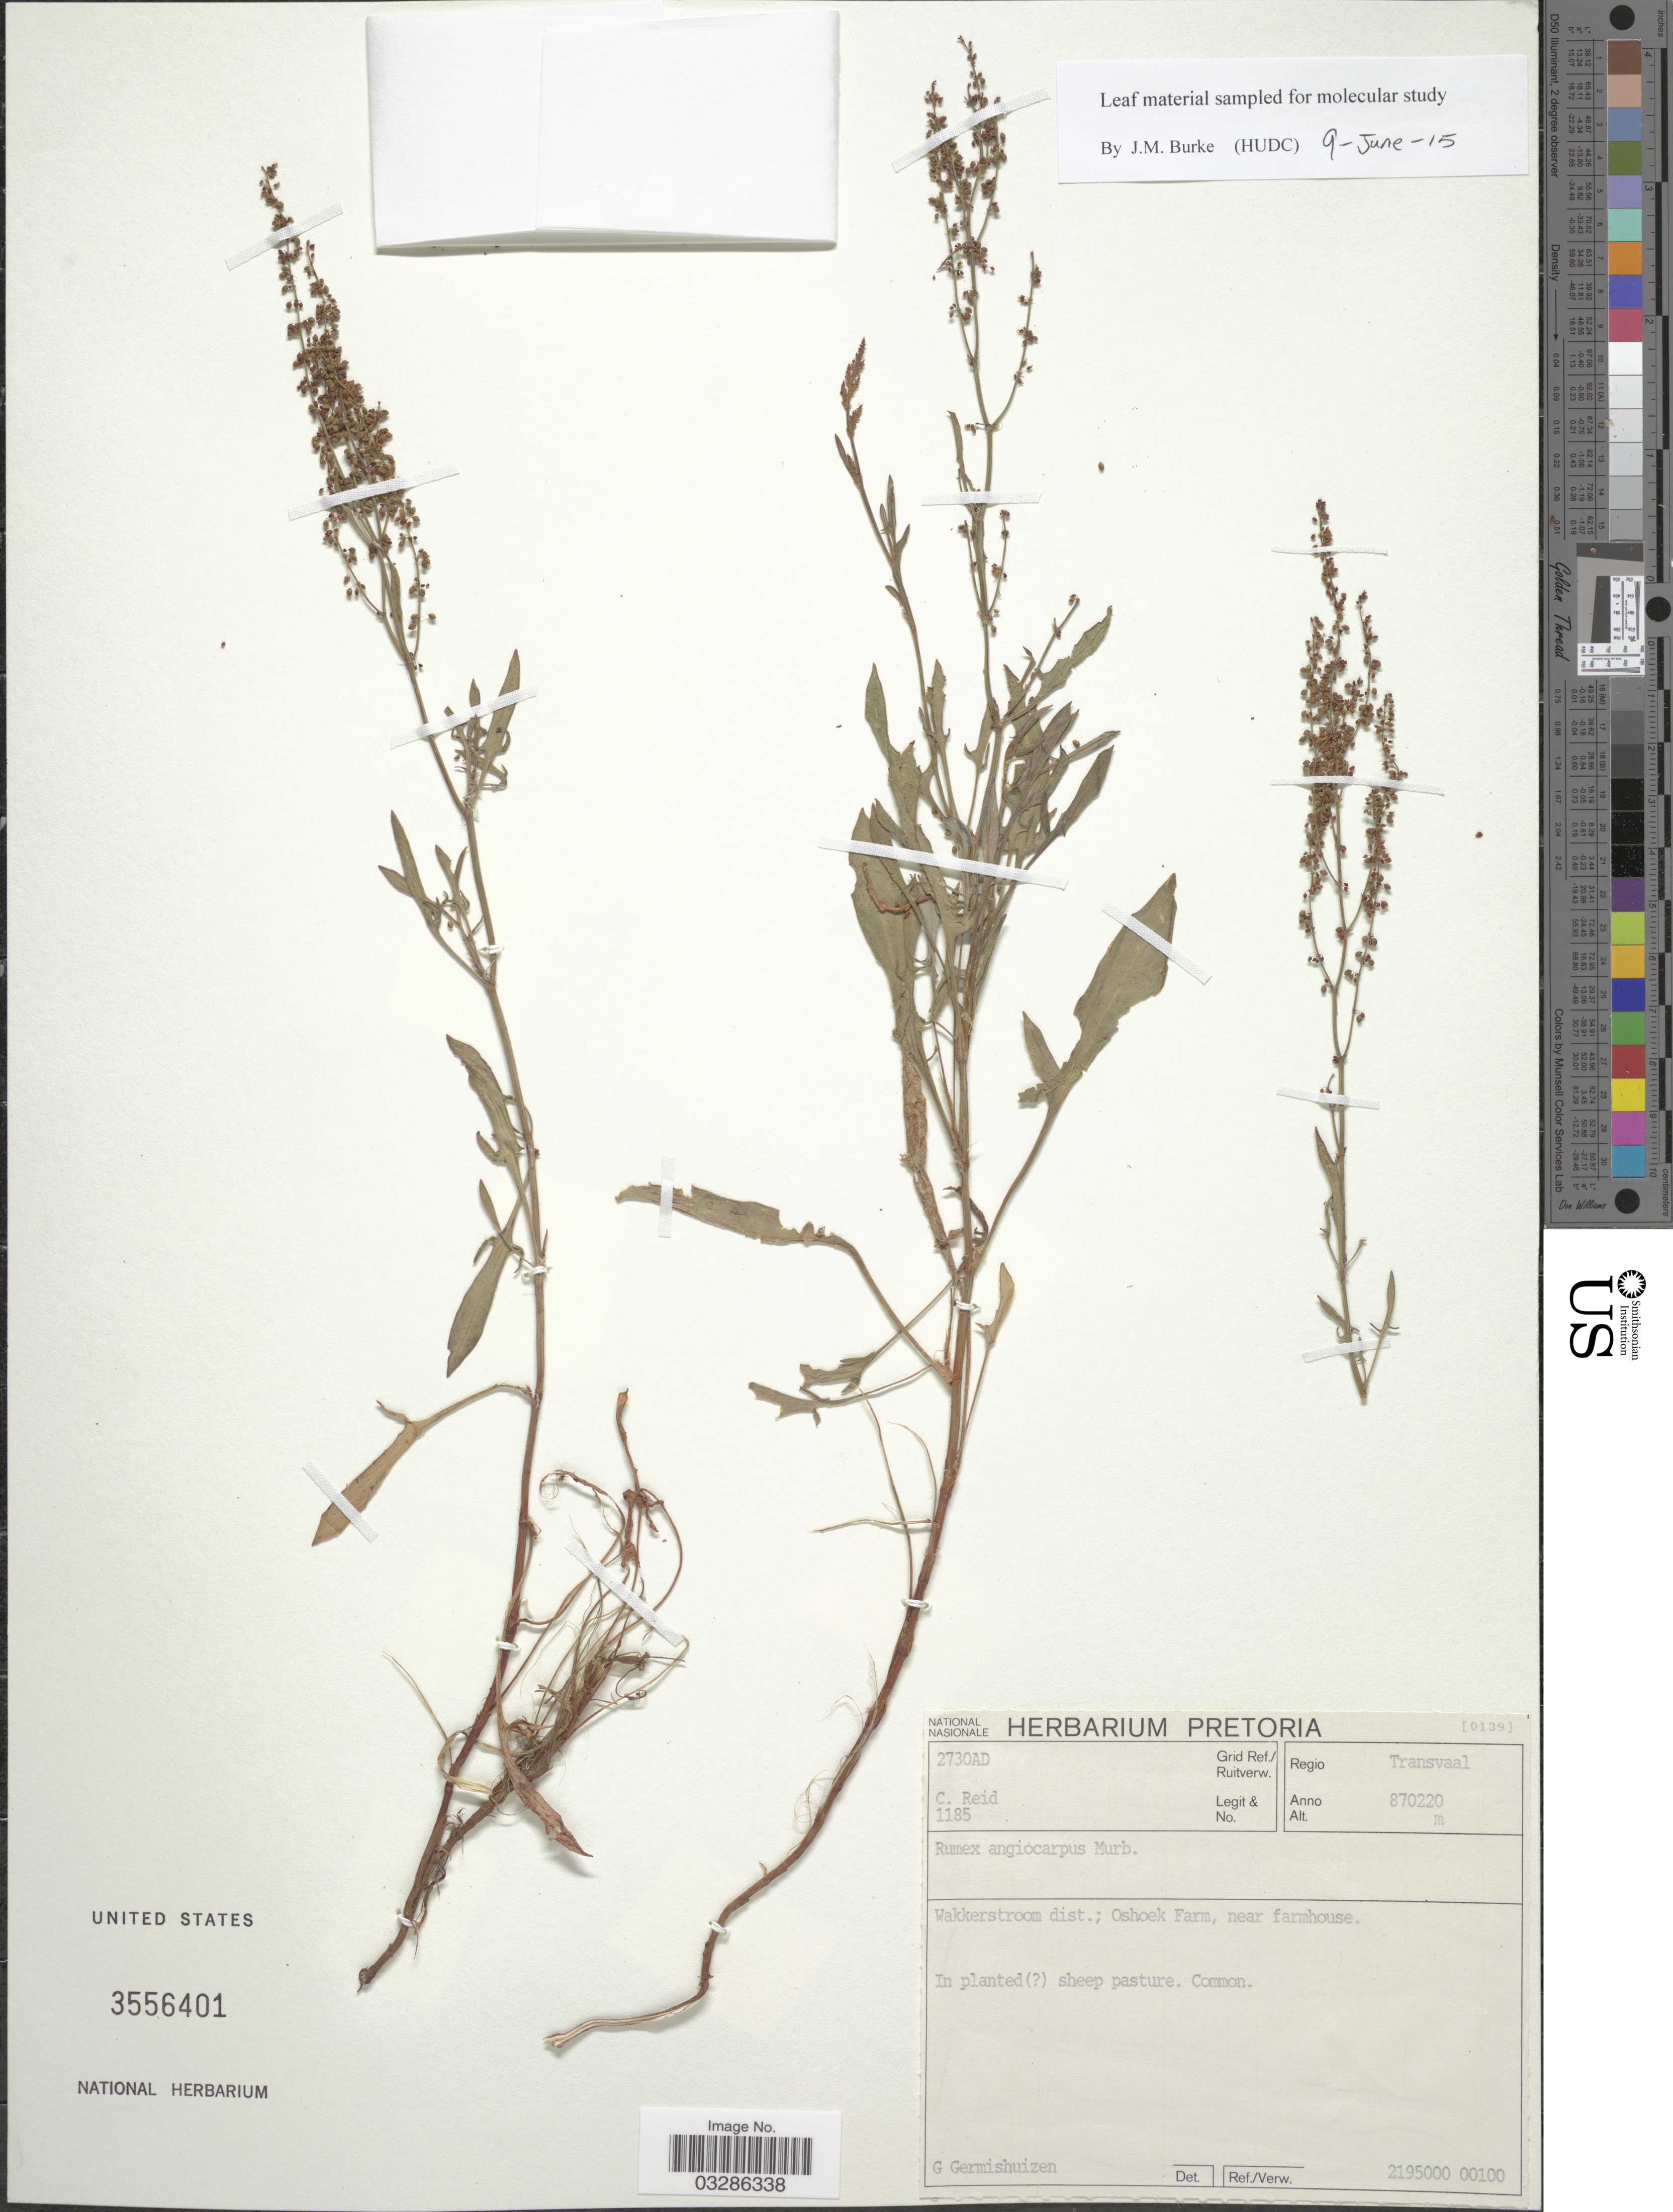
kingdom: Plantae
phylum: Tracheophyta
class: Magnoliopsida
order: Caryophyllales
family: Polygonaceae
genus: Rumex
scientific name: Rumex angiocarpus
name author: Murb.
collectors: C. Reid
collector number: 1185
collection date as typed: Transcribed d/m/y: 20/2/87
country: South Africa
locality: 2730AD Grid Ref./ Ruitverw. Regio Transvaal. Wakkerstroom dist.; Oshoek Farm, near farmhouse.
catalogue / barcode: US 3556401